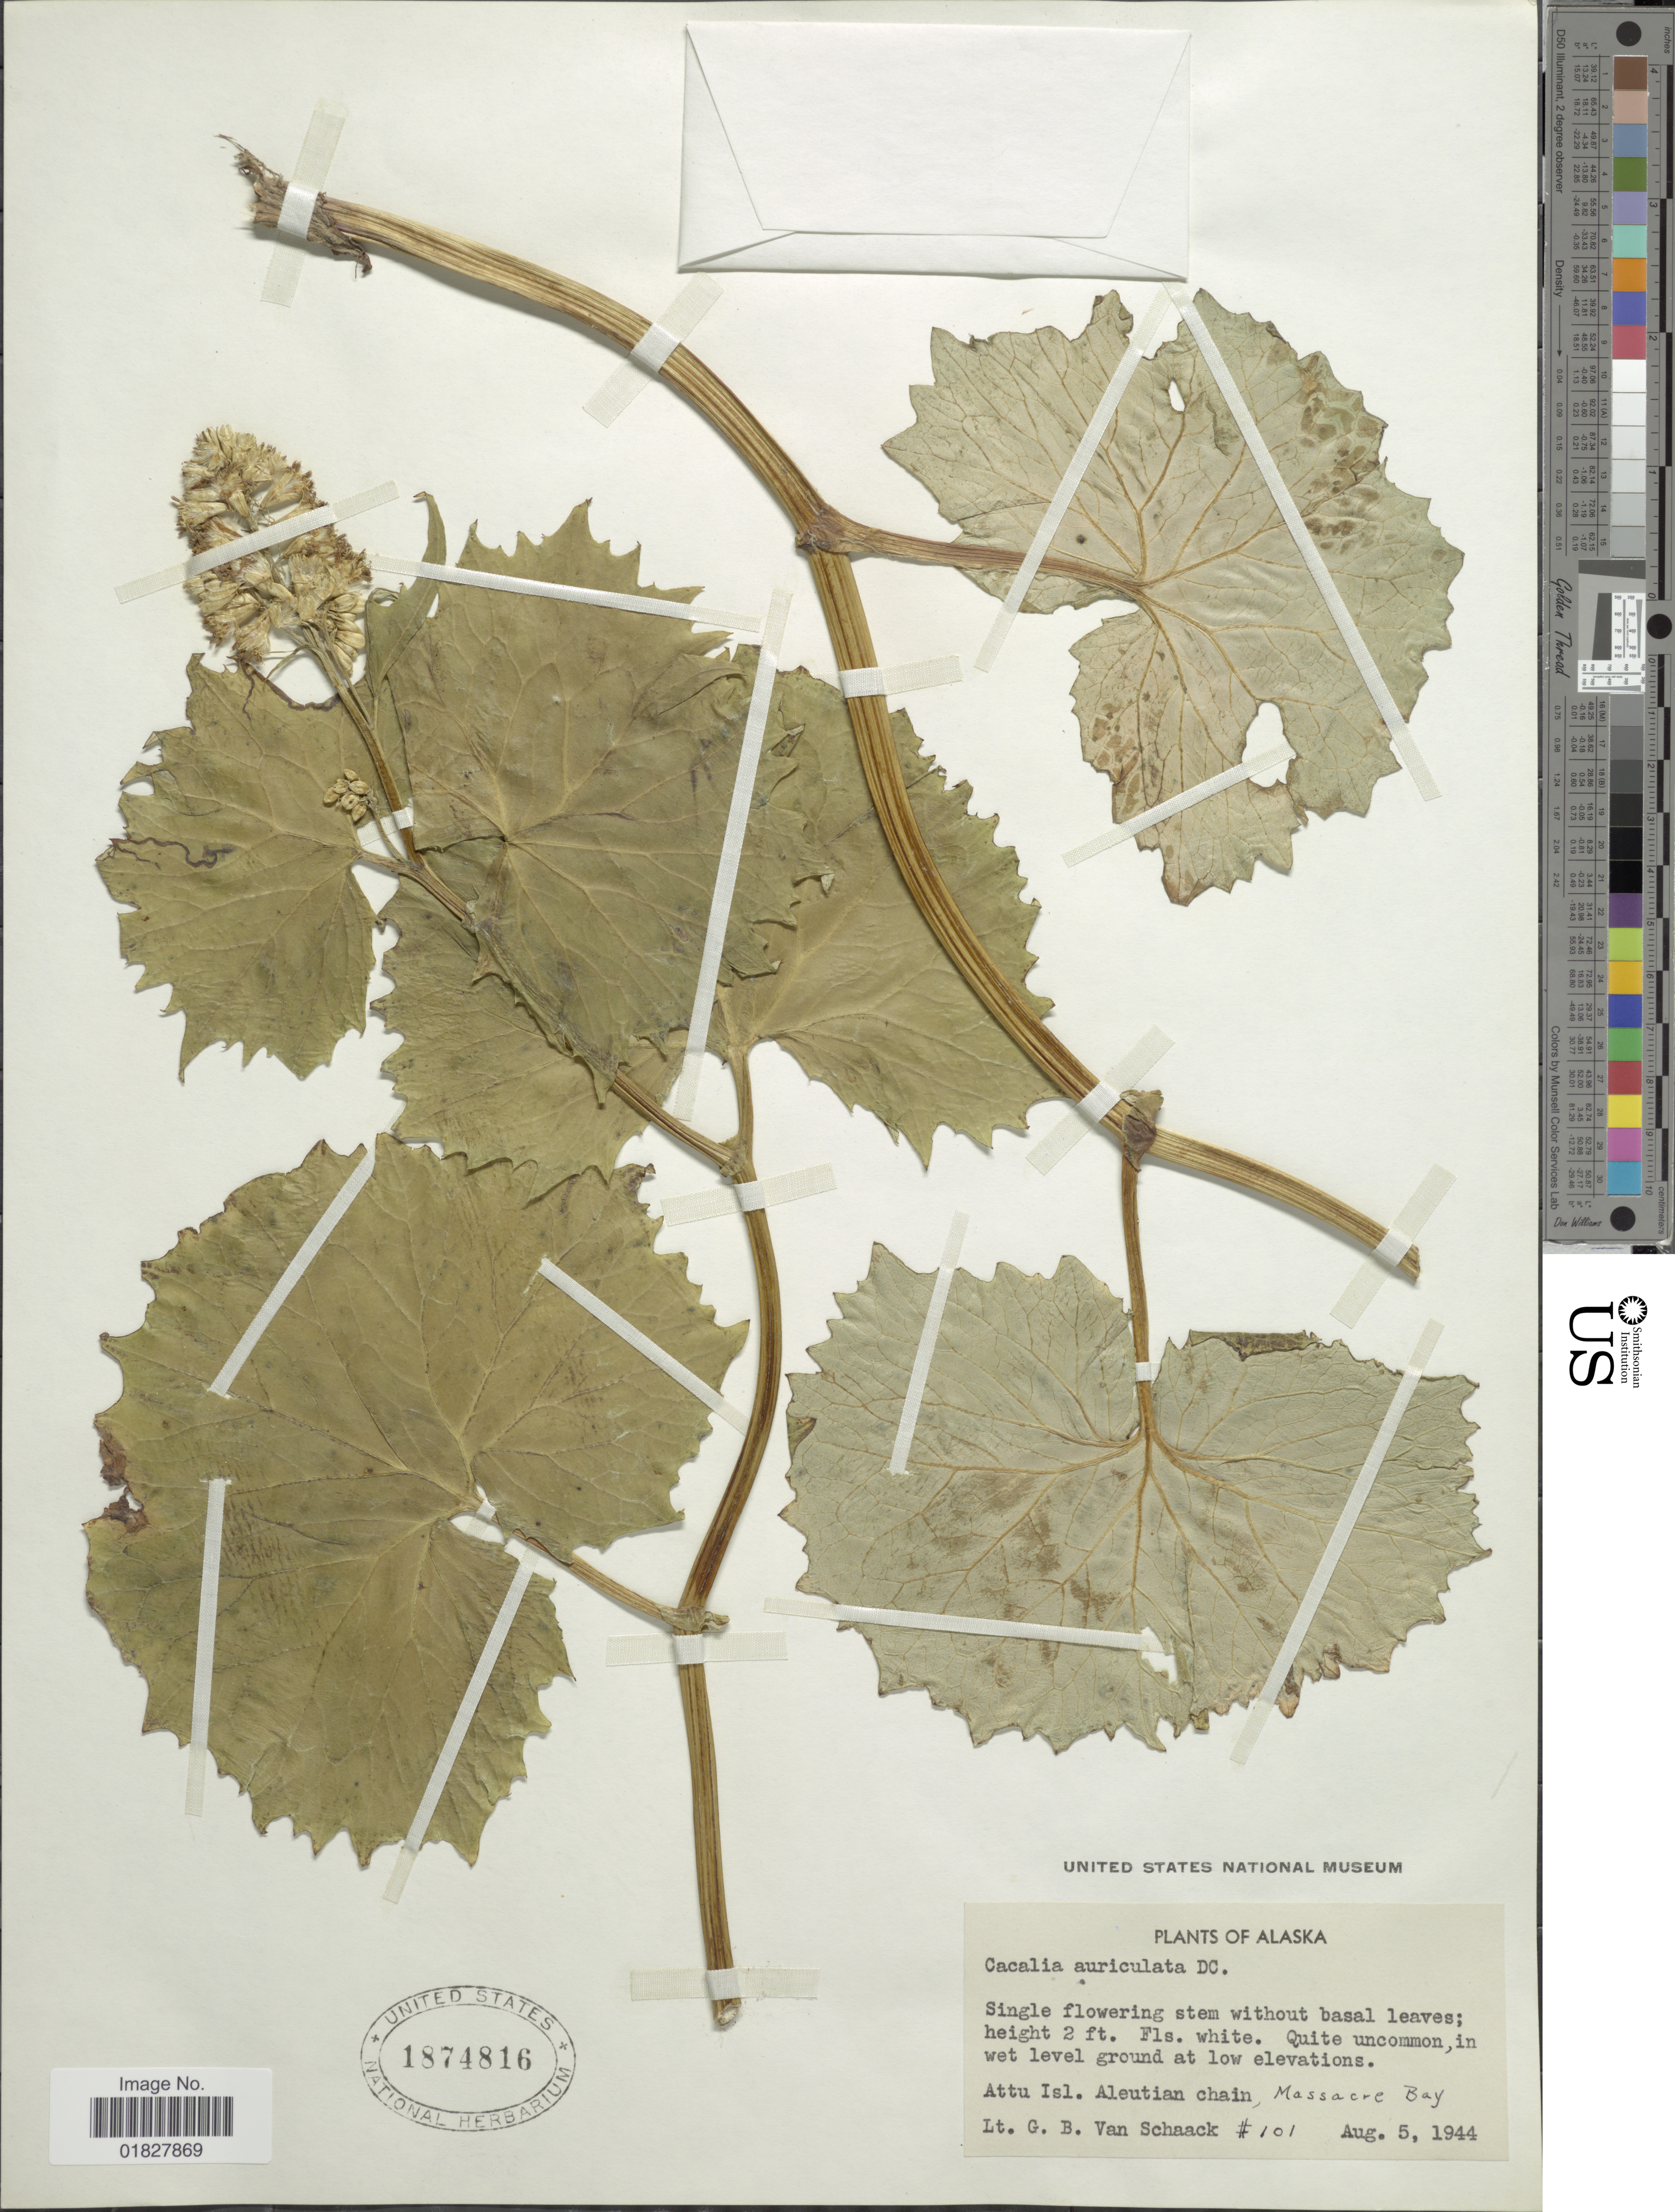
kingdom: Plantae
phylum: Tracheophyta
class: Magnoliopsida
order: Asterales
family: Asteraceae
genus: Vernonanthura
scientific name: Vernonanthura auriculata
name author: (Griseb.) H. Rob.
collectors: G. Van Schaack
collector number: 101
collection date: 1944-08-05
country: United States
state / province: Alaska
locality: Attu Isl., Aleutian chain, Massacre Bay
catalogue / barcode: US 1874816